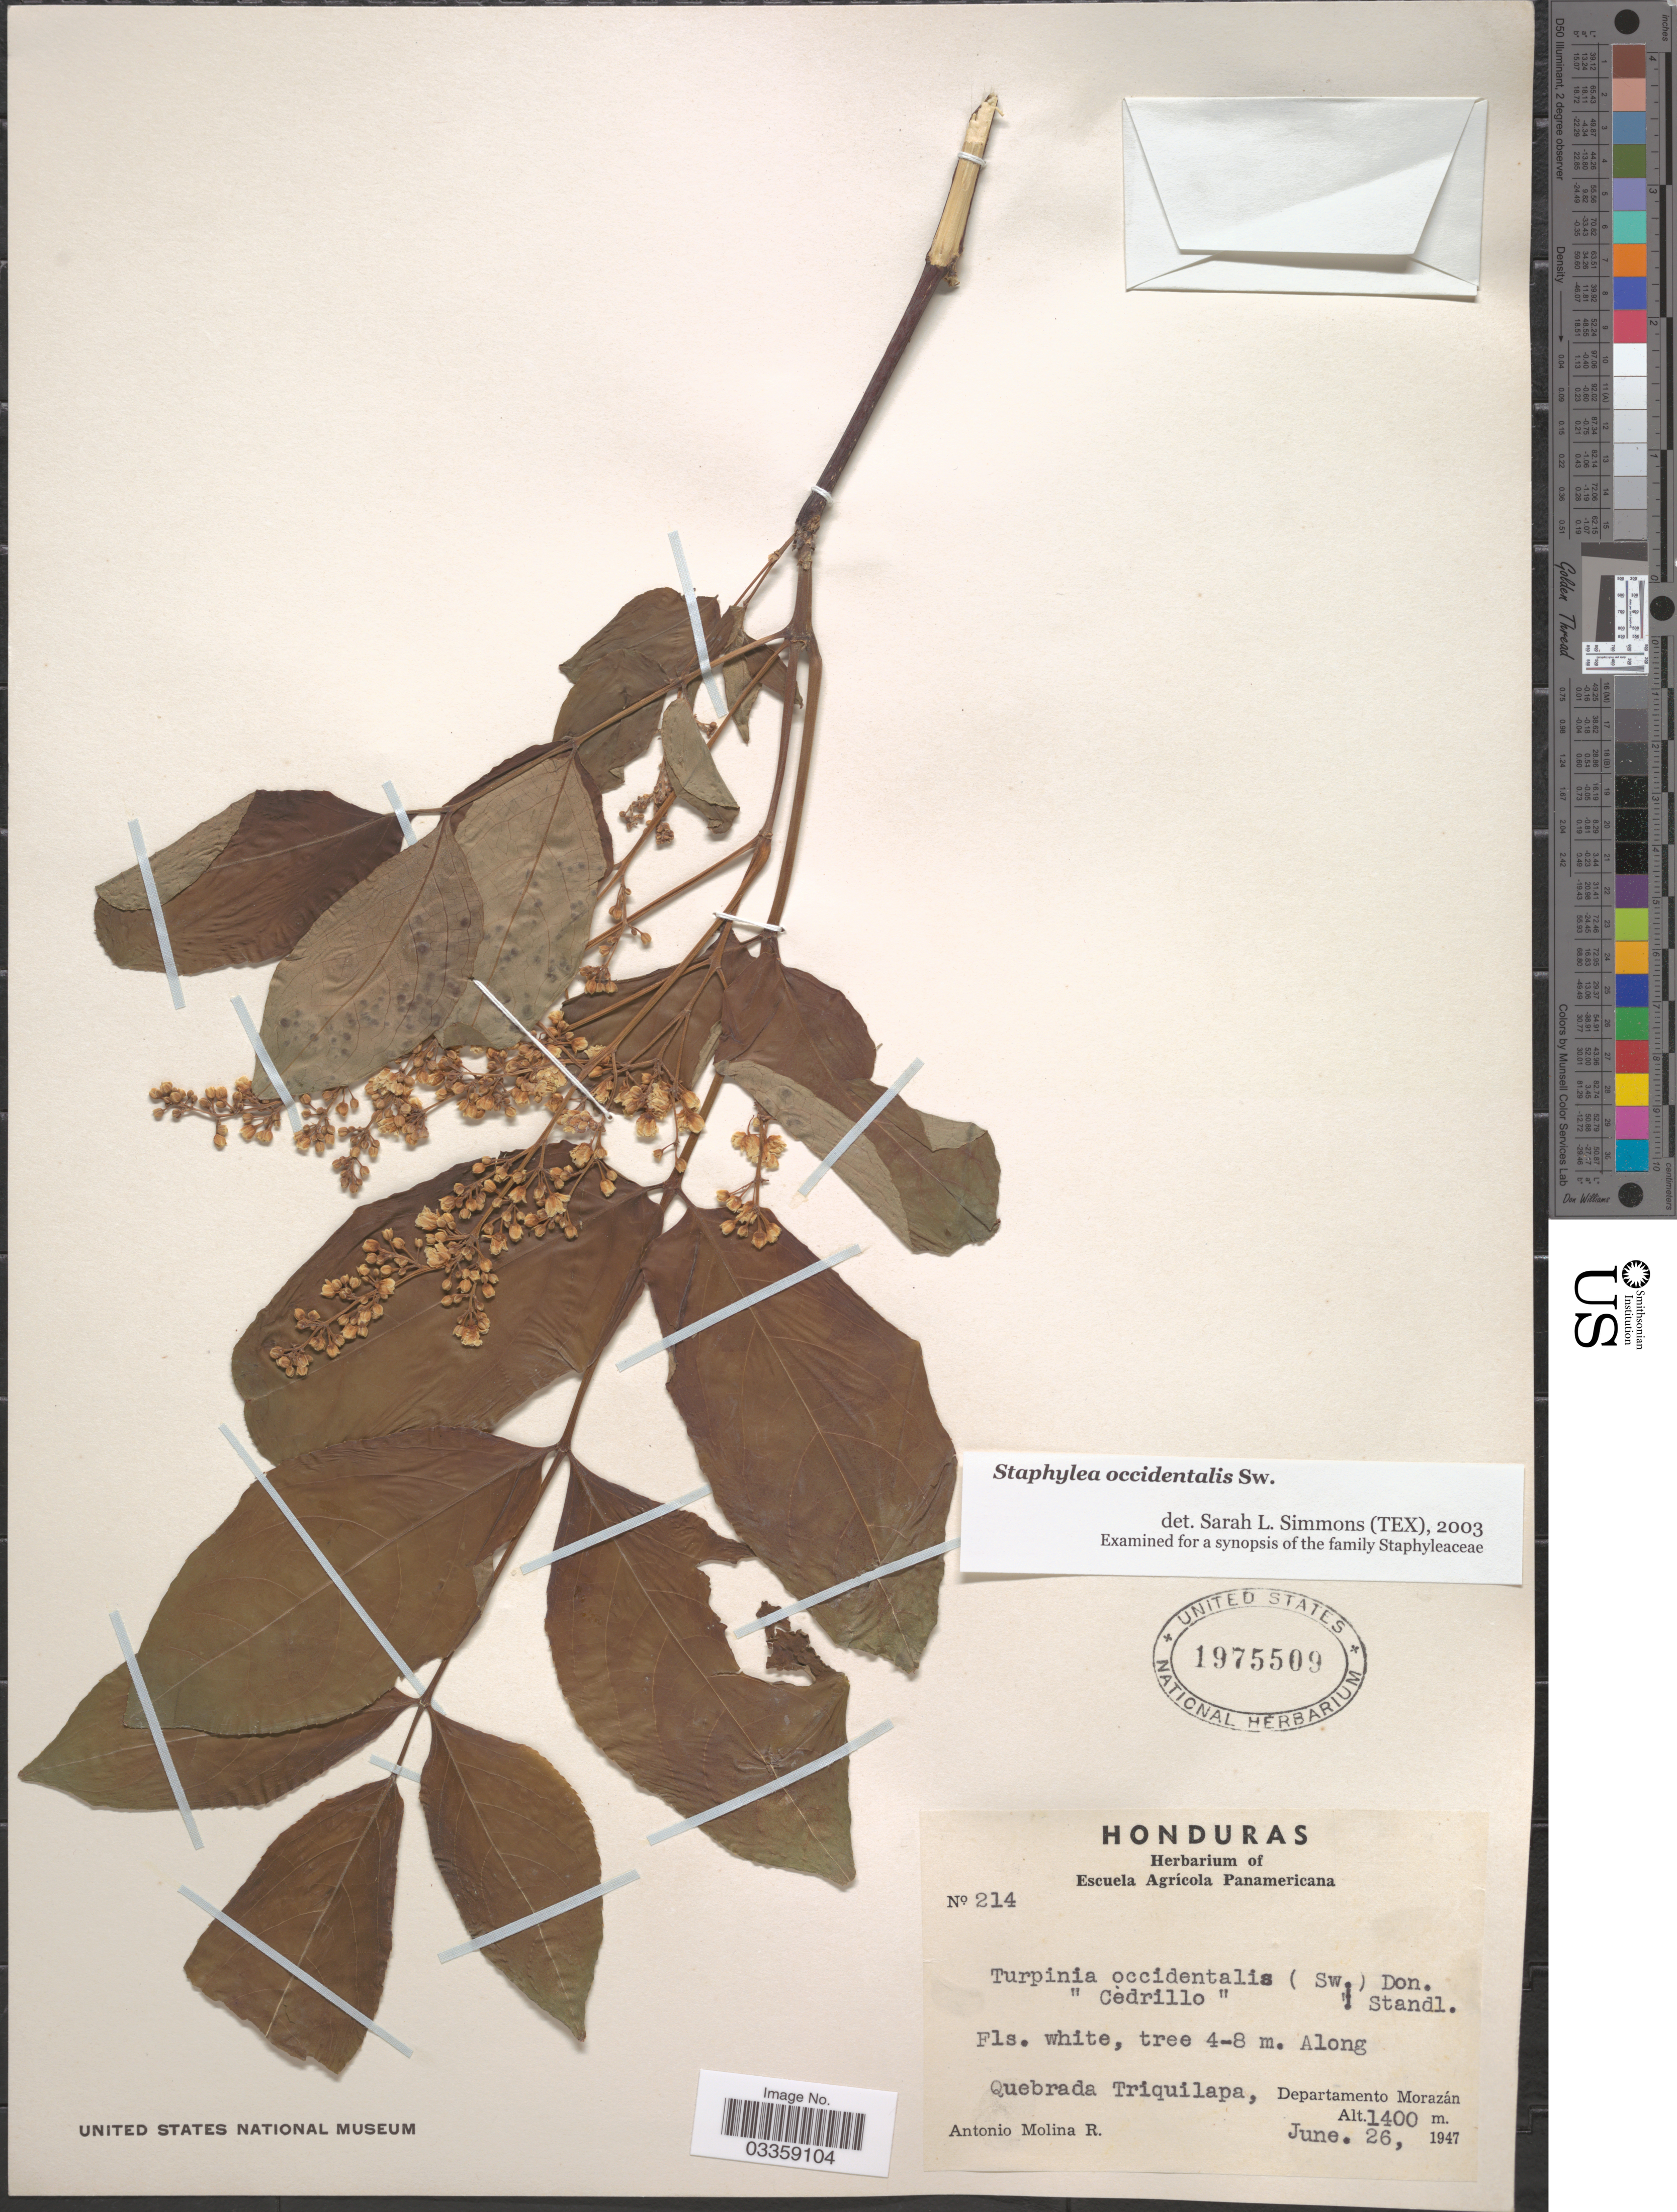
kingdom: Plantae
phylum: Tracheophyta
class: Magnoliopsida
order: Crossosomatales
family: Staphyleaceae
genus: Turpinia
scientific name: Turpinia occidentalis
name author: (Sw.) G. Don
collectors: A. Molina R.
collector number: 214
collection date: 1947-06-26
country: Honduras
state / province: Fco. Morazán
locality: Quebrada Triquilapa, Departamento Morazán.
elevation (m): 1400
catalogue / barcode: US 1975509